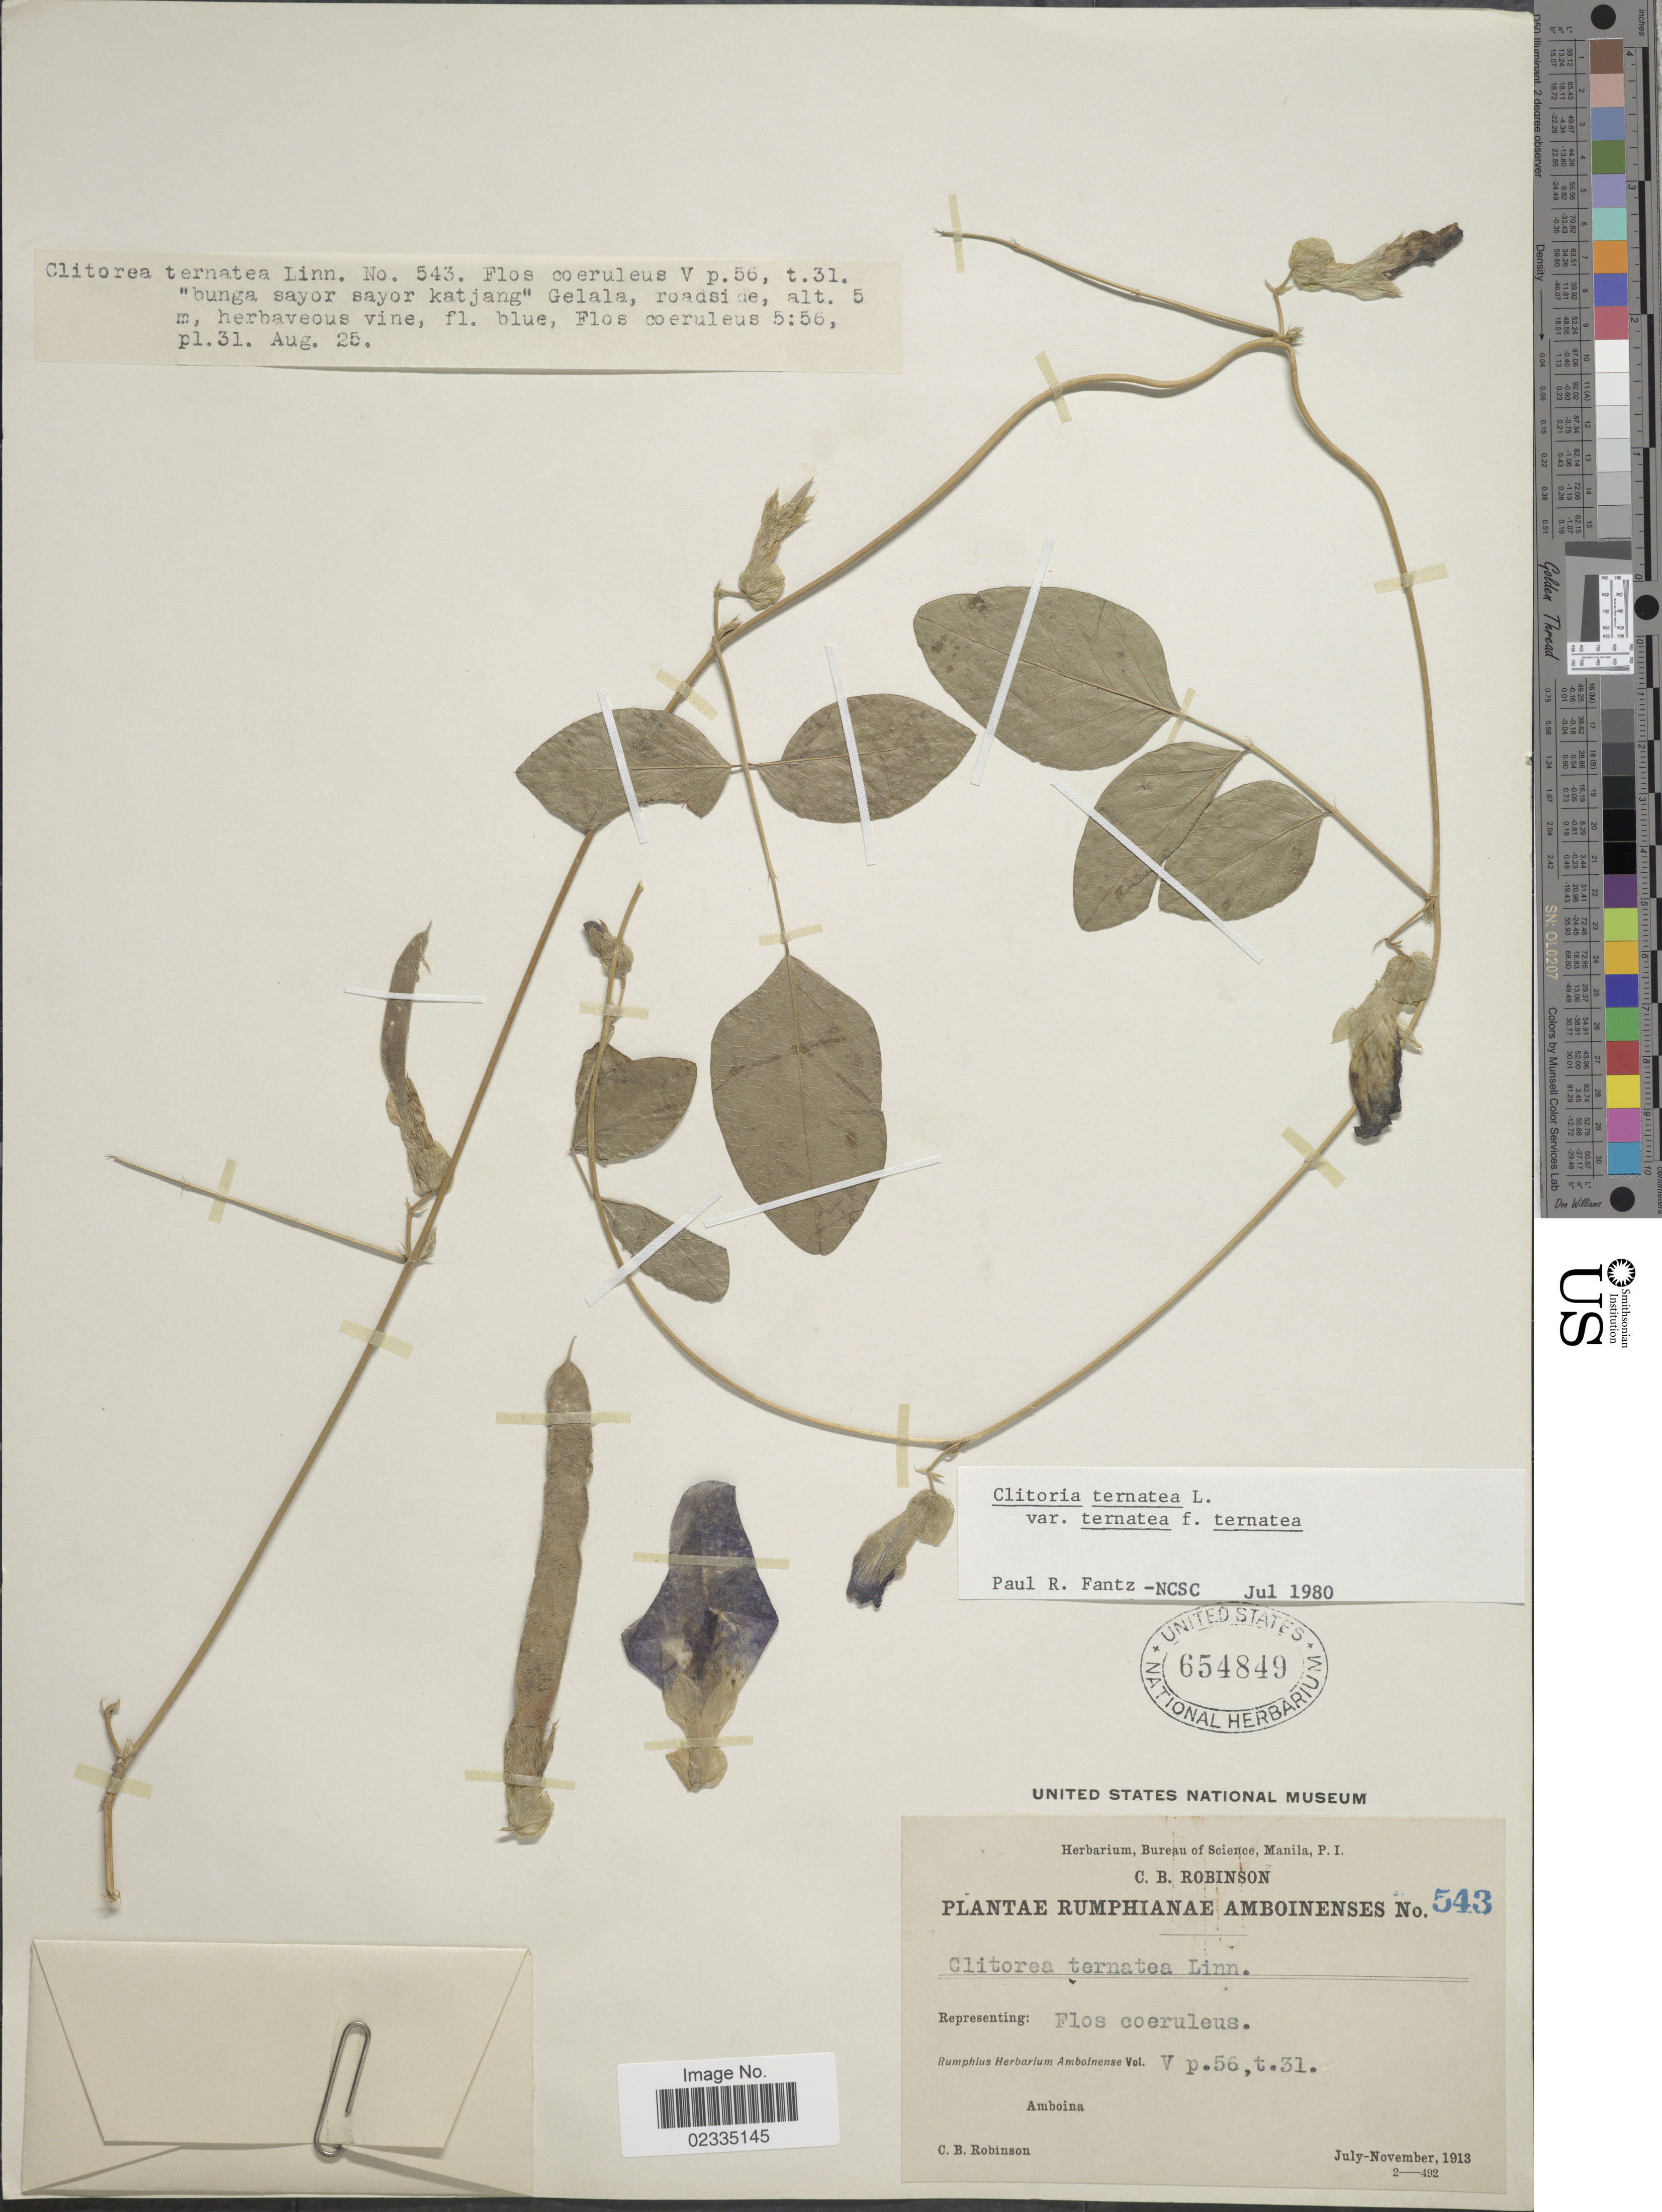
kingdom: Plantae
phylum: Tracheophyta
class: Magnoliopsida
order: Fabales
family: Fabaceae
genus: Clitoria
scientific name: Clitoria ternatea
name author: L.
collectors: C. Robinson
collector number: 543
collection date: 1913-07/1913-11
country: Indonesia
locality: Amboina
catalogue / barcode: US 654849